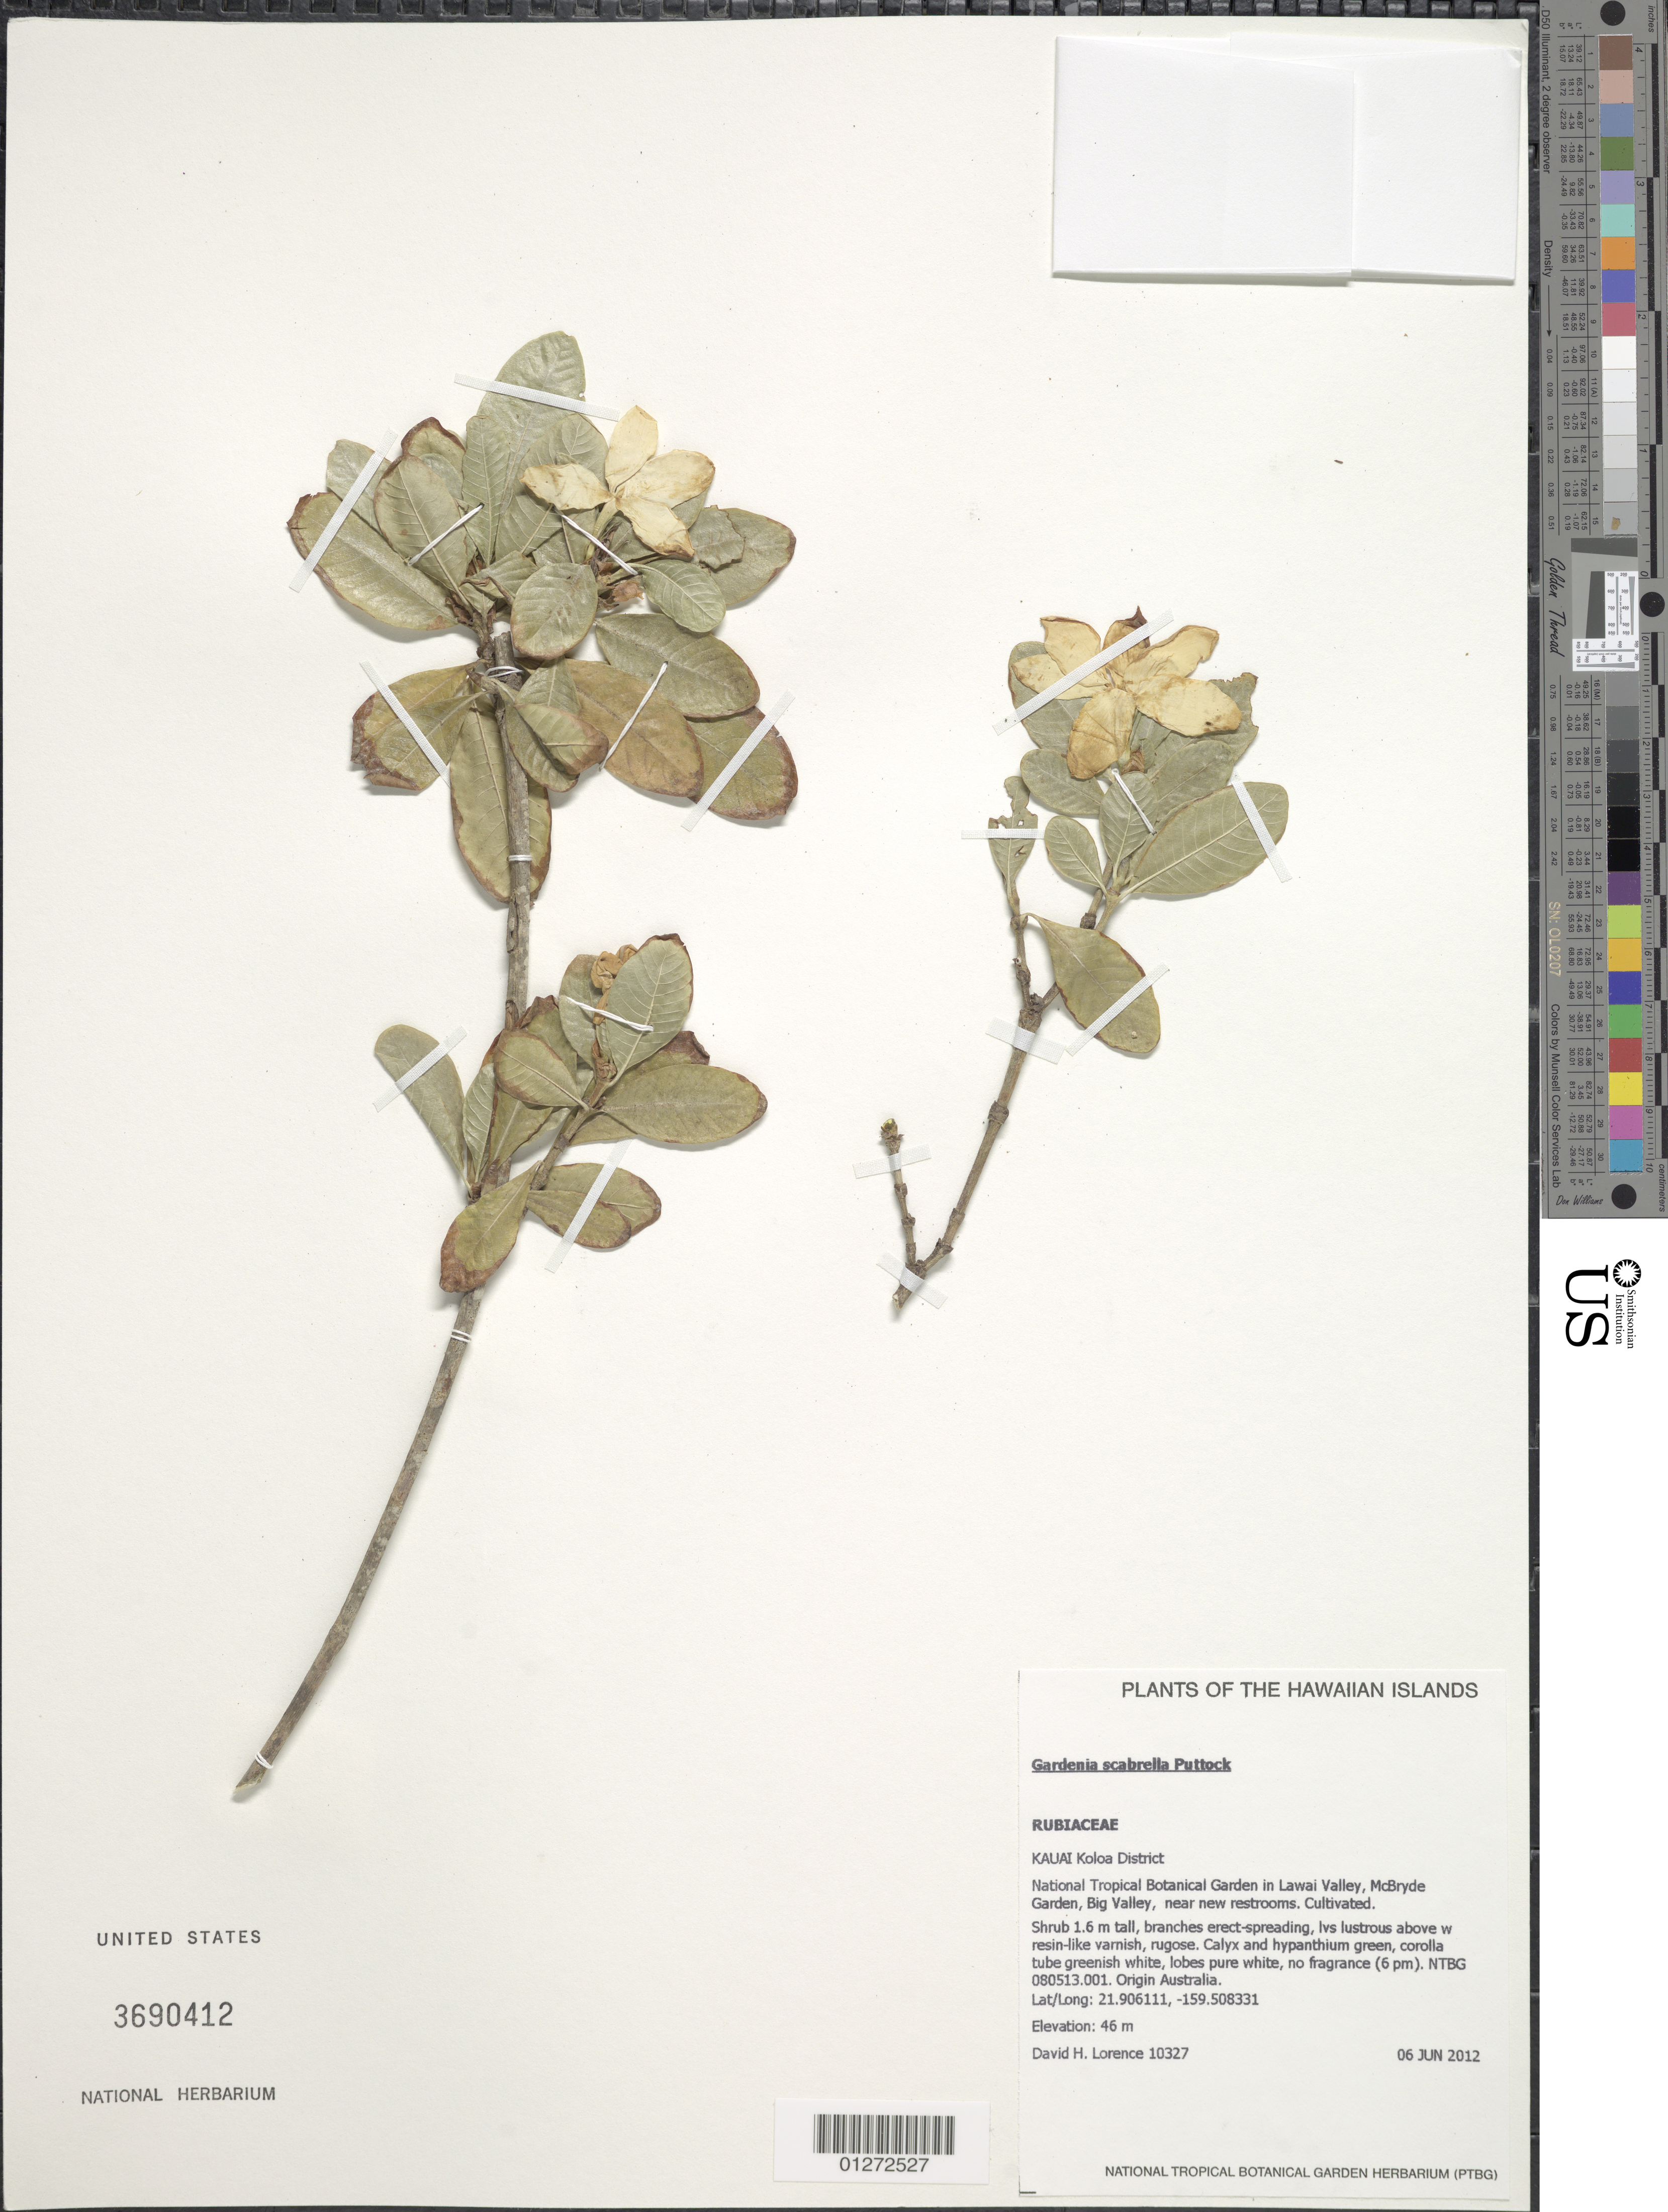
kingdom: Plantae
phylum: Tracheophyta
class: Magnoliopsida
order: Gentianales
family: Rubiaceae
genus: Gardenia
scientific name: Gardenia scabrella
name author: Puttock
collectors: D. Lorence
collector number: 10327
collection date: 2012-06-06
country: United States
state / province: Hawaii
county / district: Kauai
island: Kaua'i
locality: Koloa District, National Tropical Botanical Garden in Lawai Valley, McBryde Garden, Big Valley, near new restrooms.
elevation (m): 46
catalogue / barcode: US 3690412